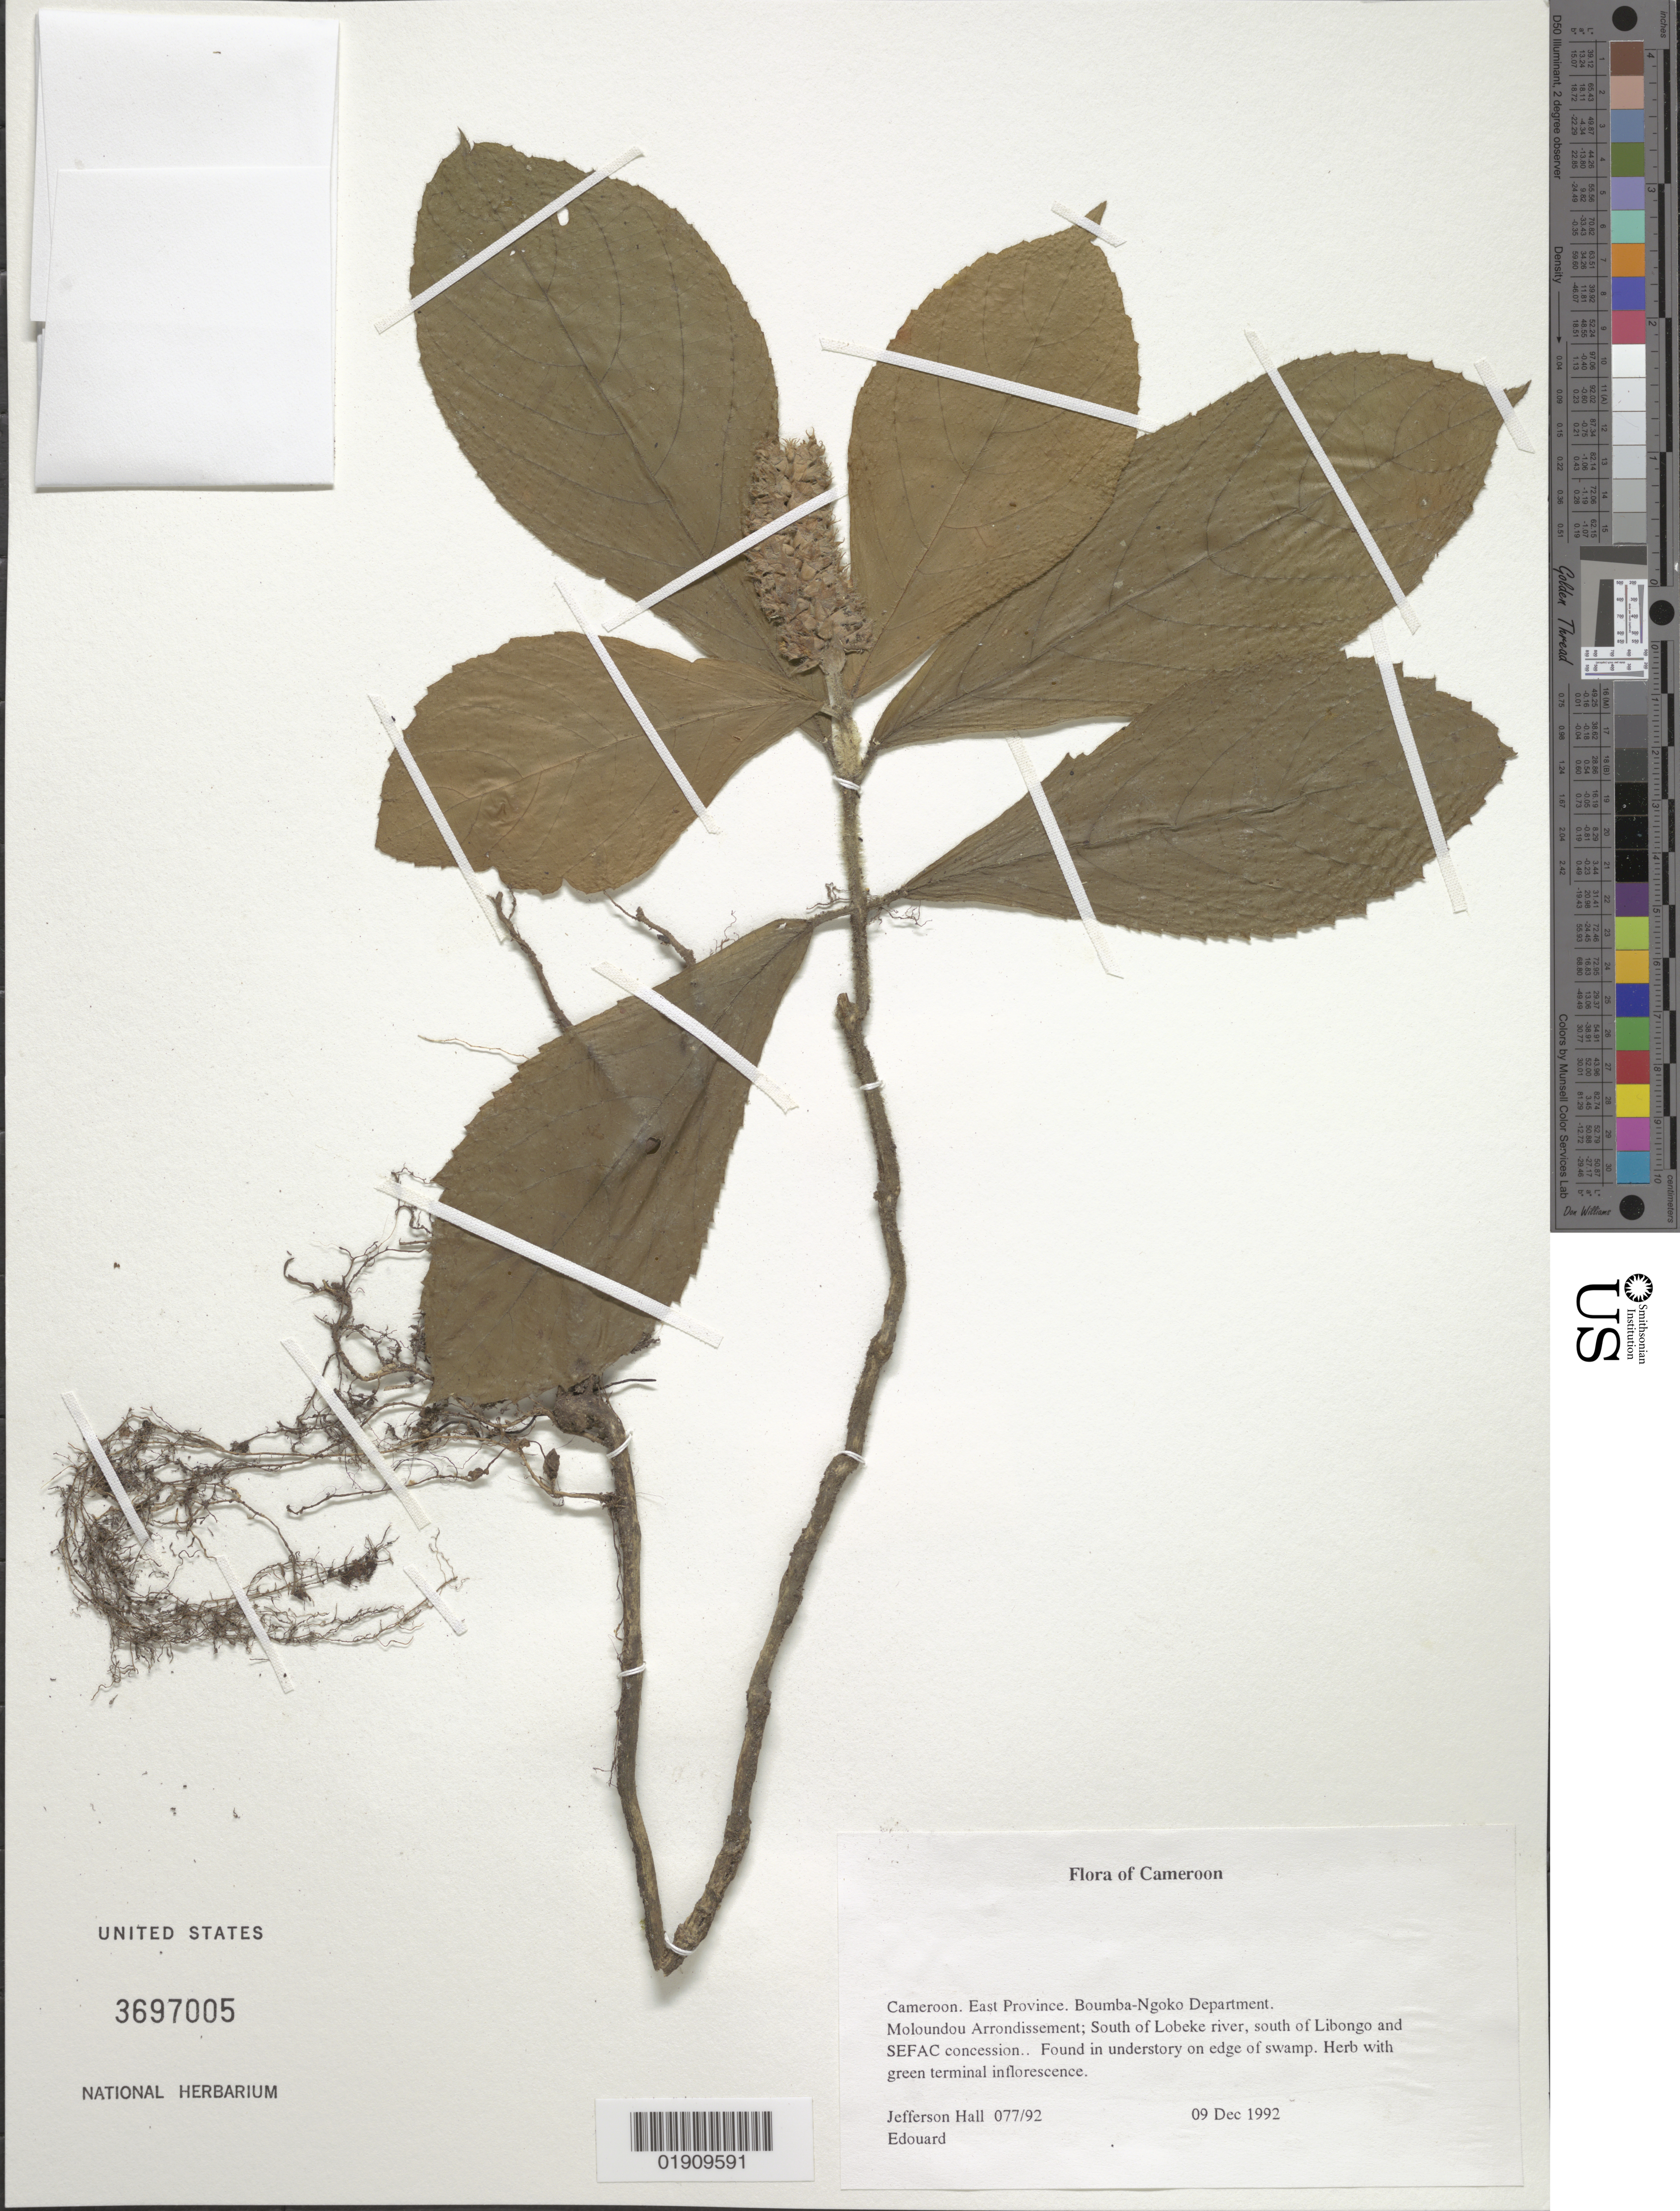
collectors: J. Hall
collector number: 077/92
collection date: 1992-12-09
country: Cameroon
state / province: Est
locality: Boumba-Ngoko Department. Boumba-Ngoko Department. Moloundou Arroundissement; South of Lobeke river, south of Libongo and SEFAC concession.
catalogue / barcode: US 3697005